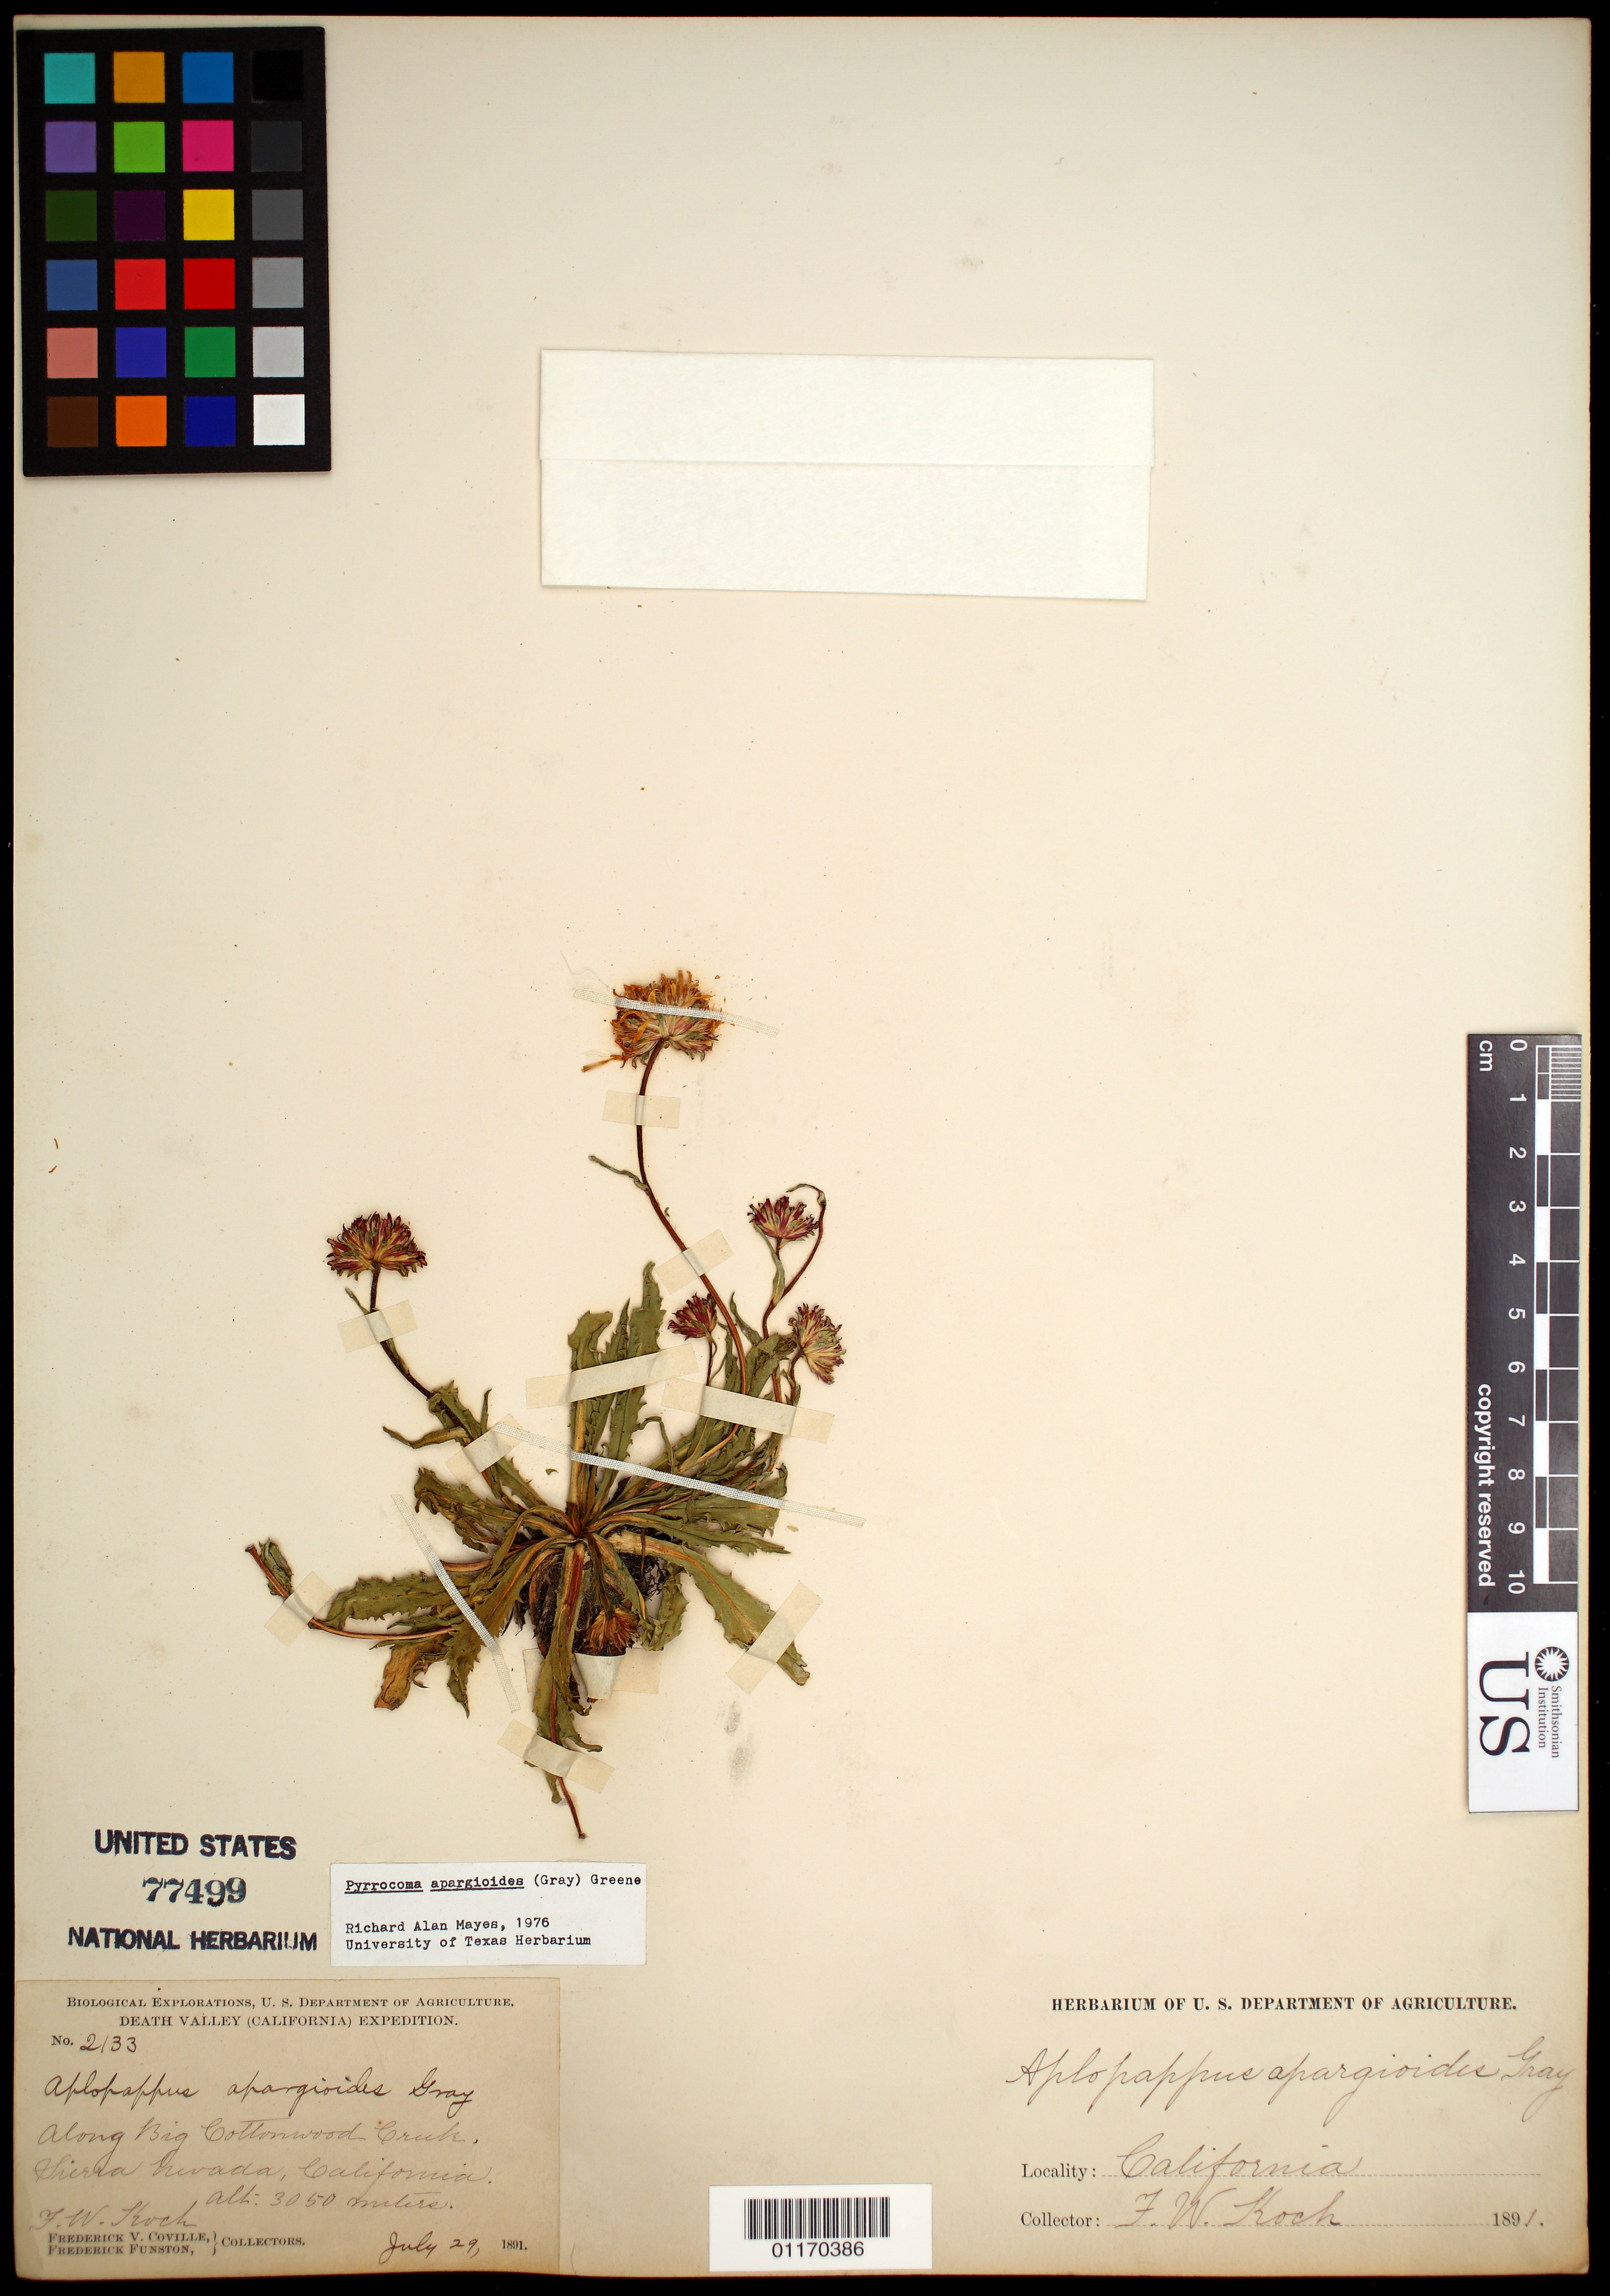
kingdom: Plantae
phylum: Tracheophyta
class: Magnoliopsida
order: Asterales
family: Asteraceae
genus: Pyrrocoma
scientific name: Pyrrocoma apargioides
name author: (A. Gray) Greene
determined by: Mayes, R. A.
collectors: F. W. Koch, F. V. Coville & F. Funston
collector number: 2133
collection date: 1891-07-29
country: United States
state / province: California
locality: Along Big Cottonwood Creek, Sierra Nevada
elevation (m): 3050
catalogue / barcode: US 77499